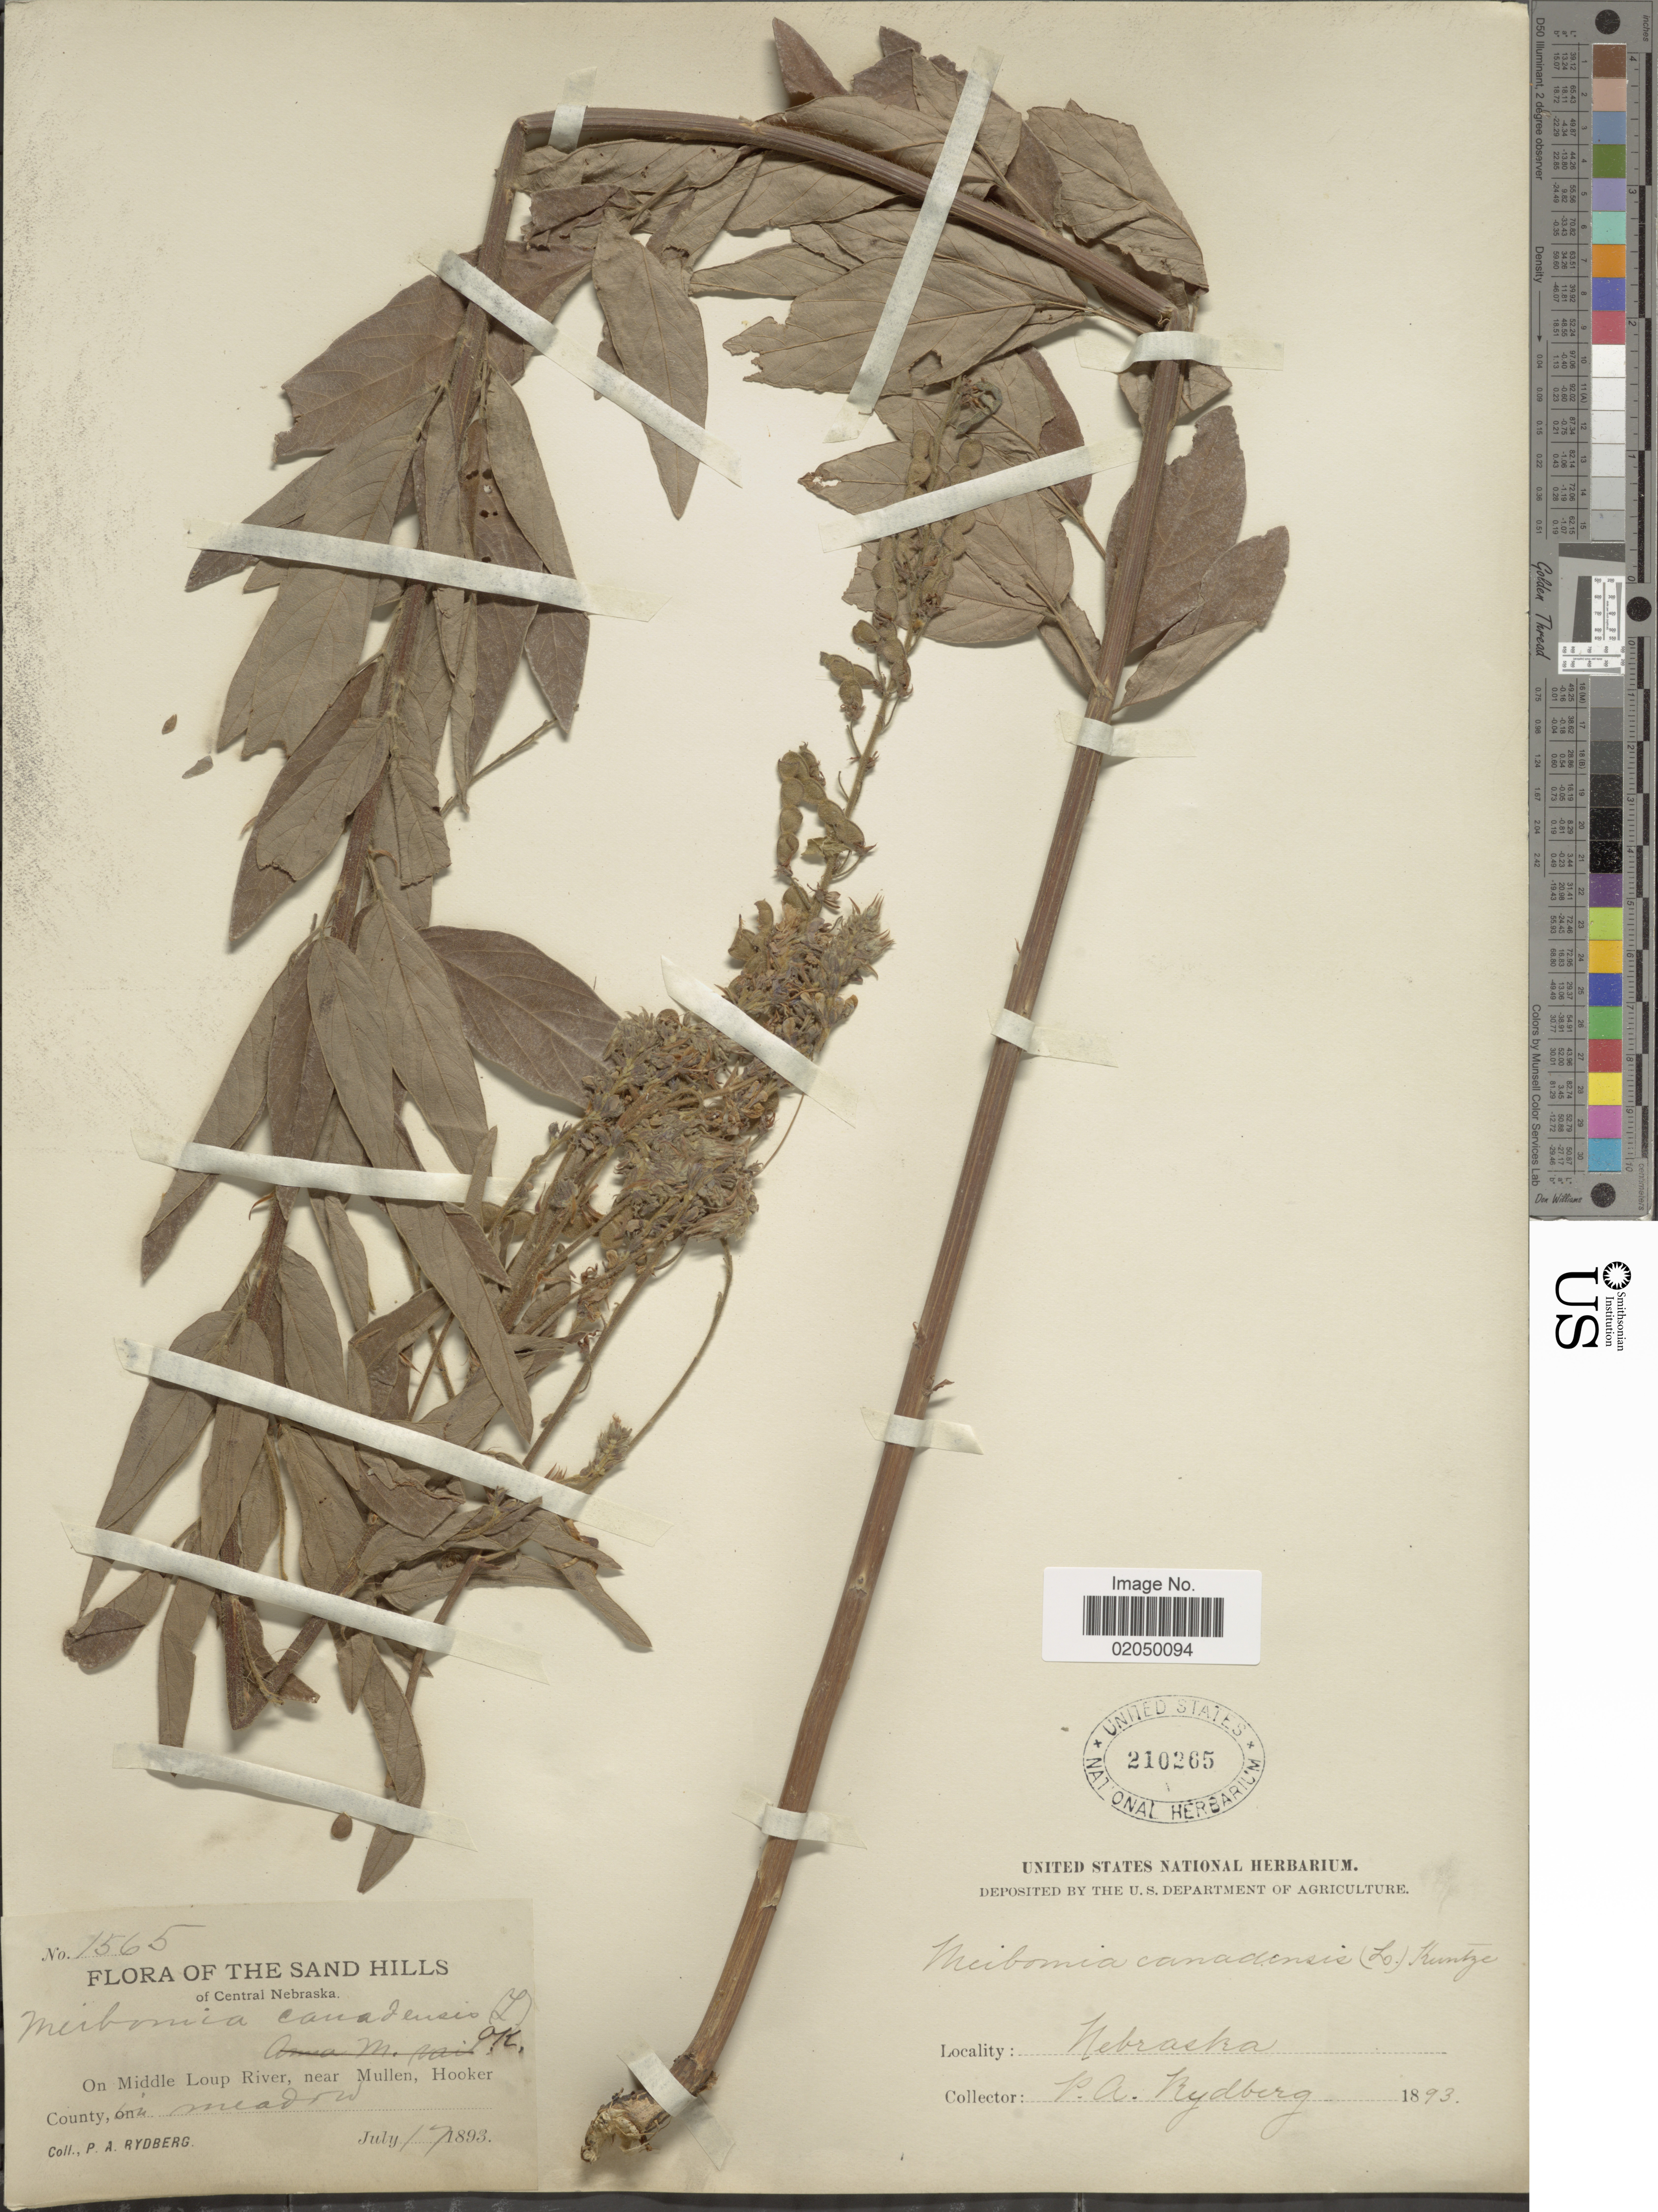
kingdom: Plantae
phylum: Tracheophyta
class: Magnoliopsida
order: Fabales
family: Fabaceae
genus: Desmodium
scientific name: Desmodium canadense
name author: (L.) DC.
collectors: P. A. Rydberg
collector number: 1565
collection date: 1893-07-17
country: United States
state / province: Nebraska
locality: The sand hills of Central Nebraska. On Middle Loup River, near Mullen, Hooker County in meadows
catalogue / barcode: US 210265